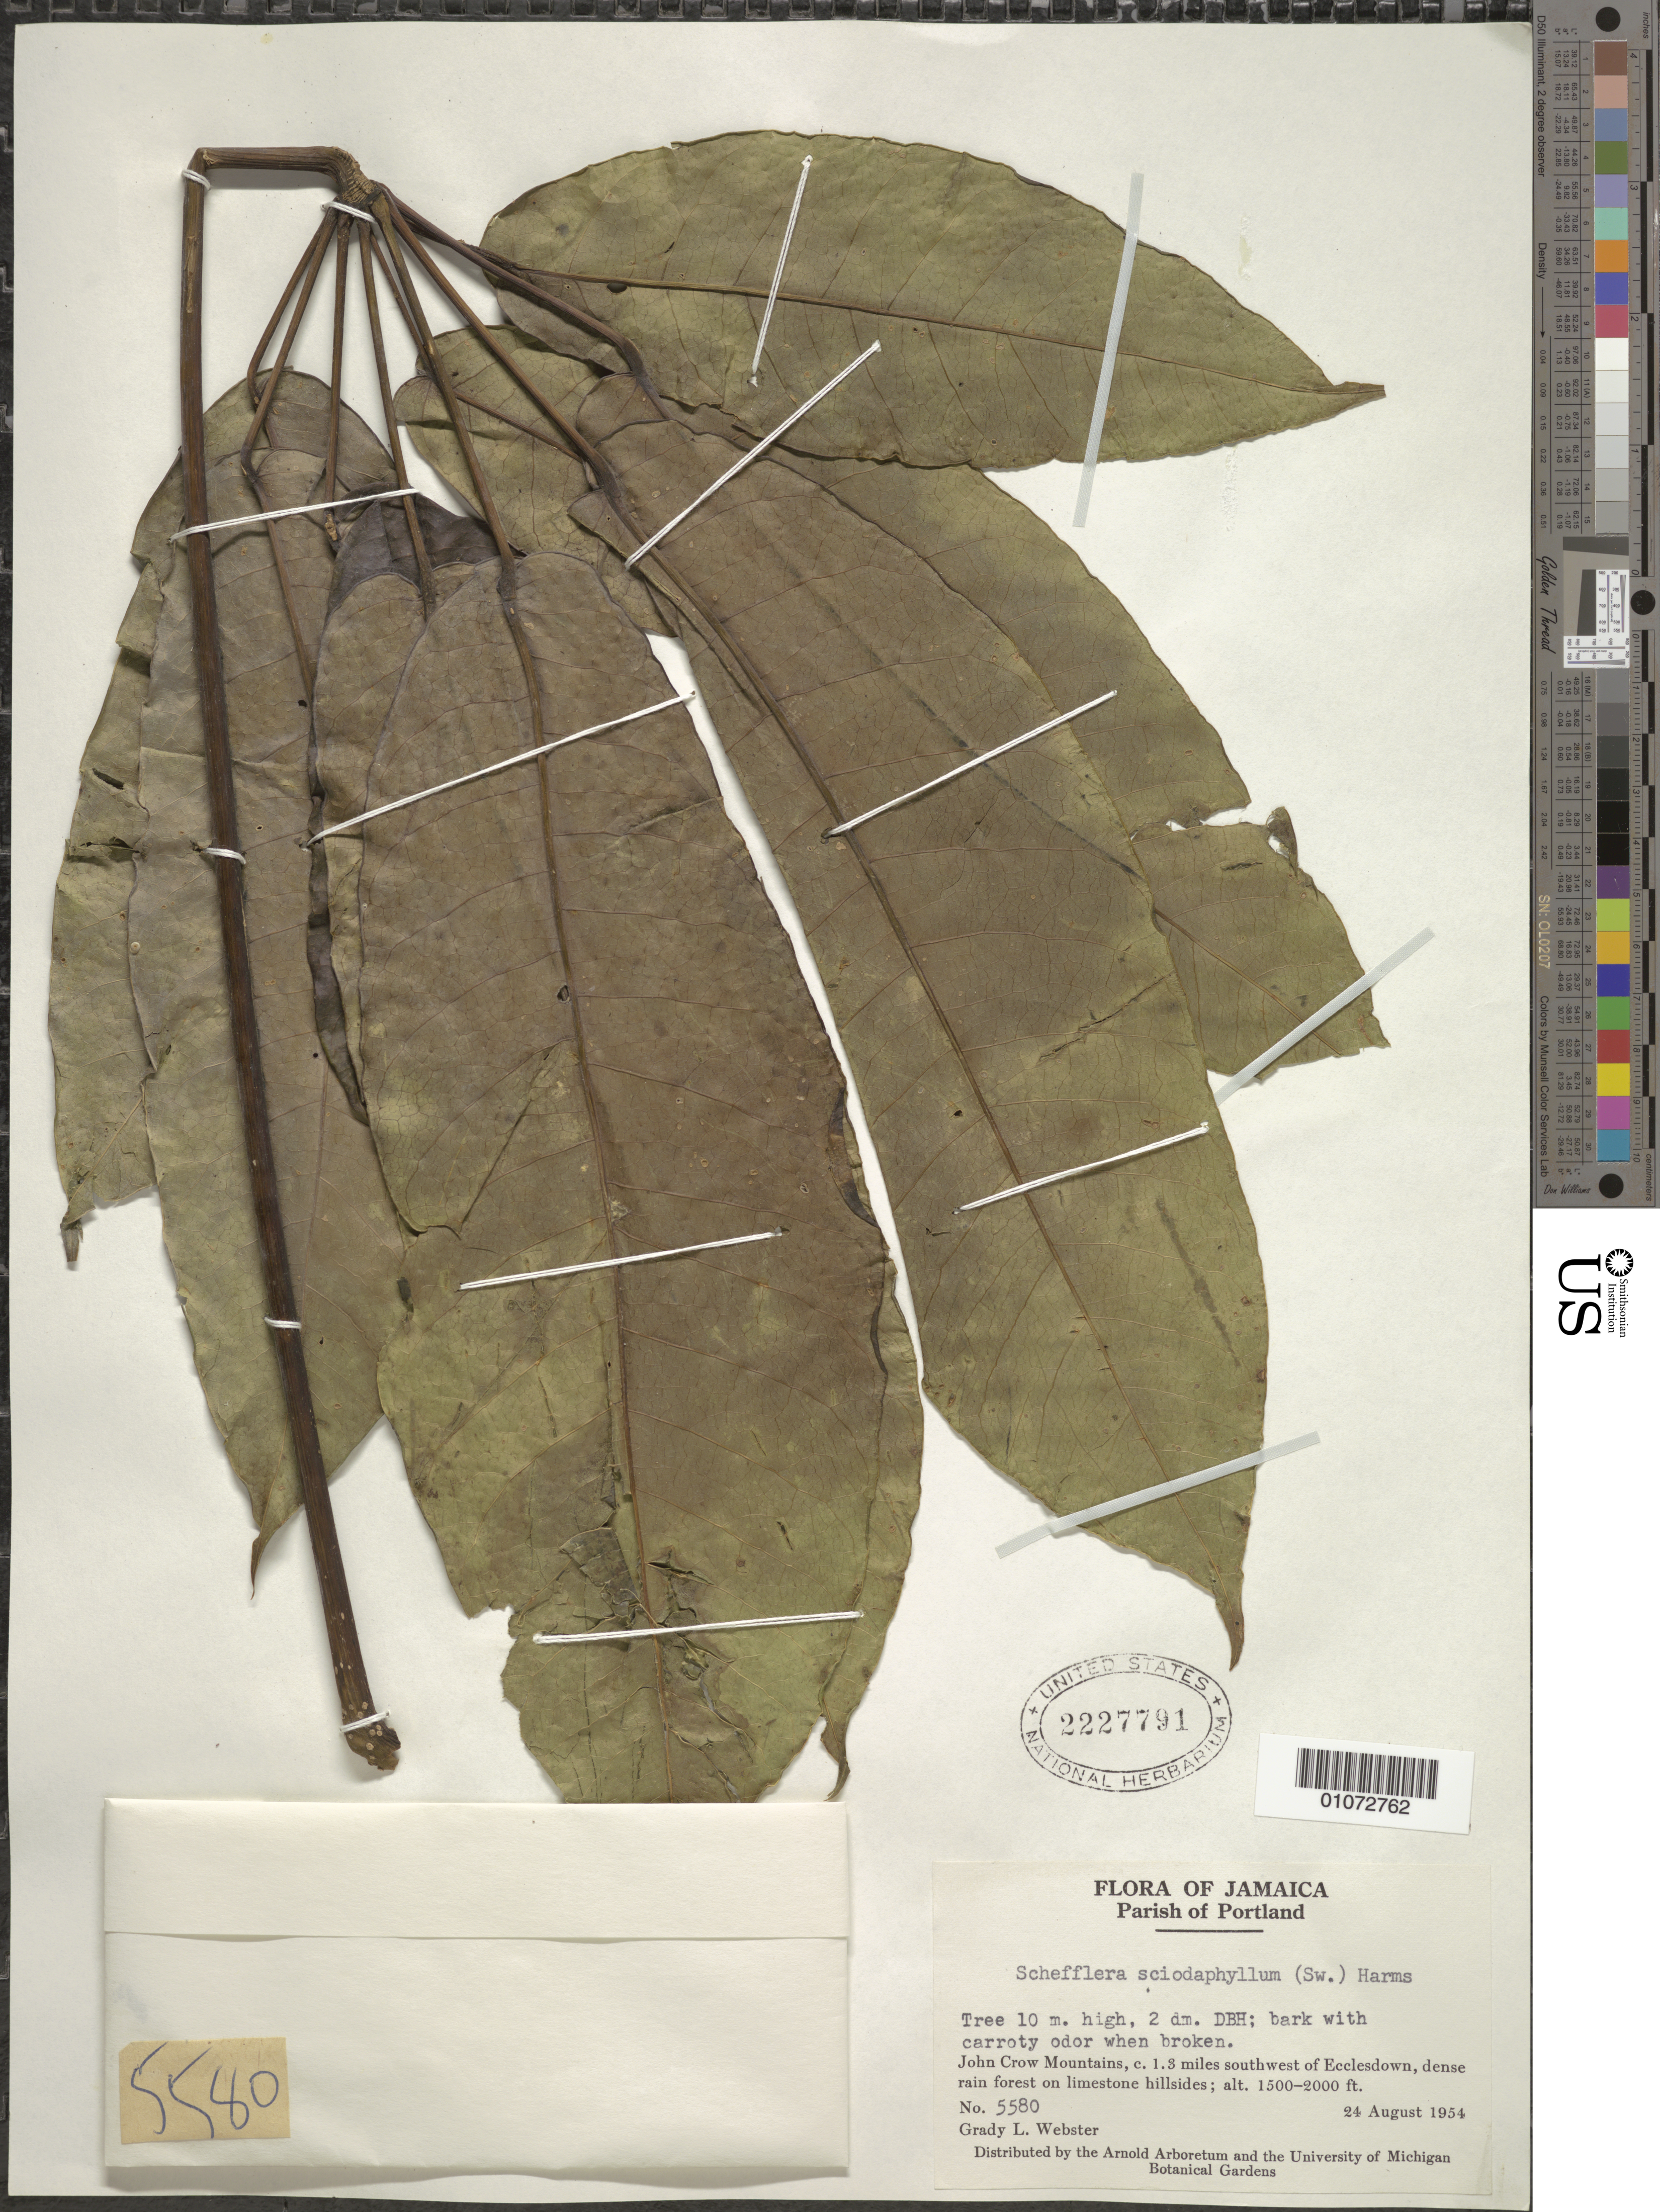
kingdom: Plantae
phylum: Tracheophyta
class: Magnoliopsida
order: Apiales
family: Araliaceae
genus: Schefflera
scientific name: Schefflera sciadophyllum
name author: Harms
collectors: G. L. Webster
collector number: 5580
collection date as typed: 24 Aug 1954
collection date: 1954-08-24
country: Jamaica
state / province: Portland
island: Jamaica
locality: John Crow Mountains, c. 1.3 miles southwest of Ecclesdown, dense rain forest on limestone hillsides.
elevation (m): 457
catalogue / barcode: US 2227791